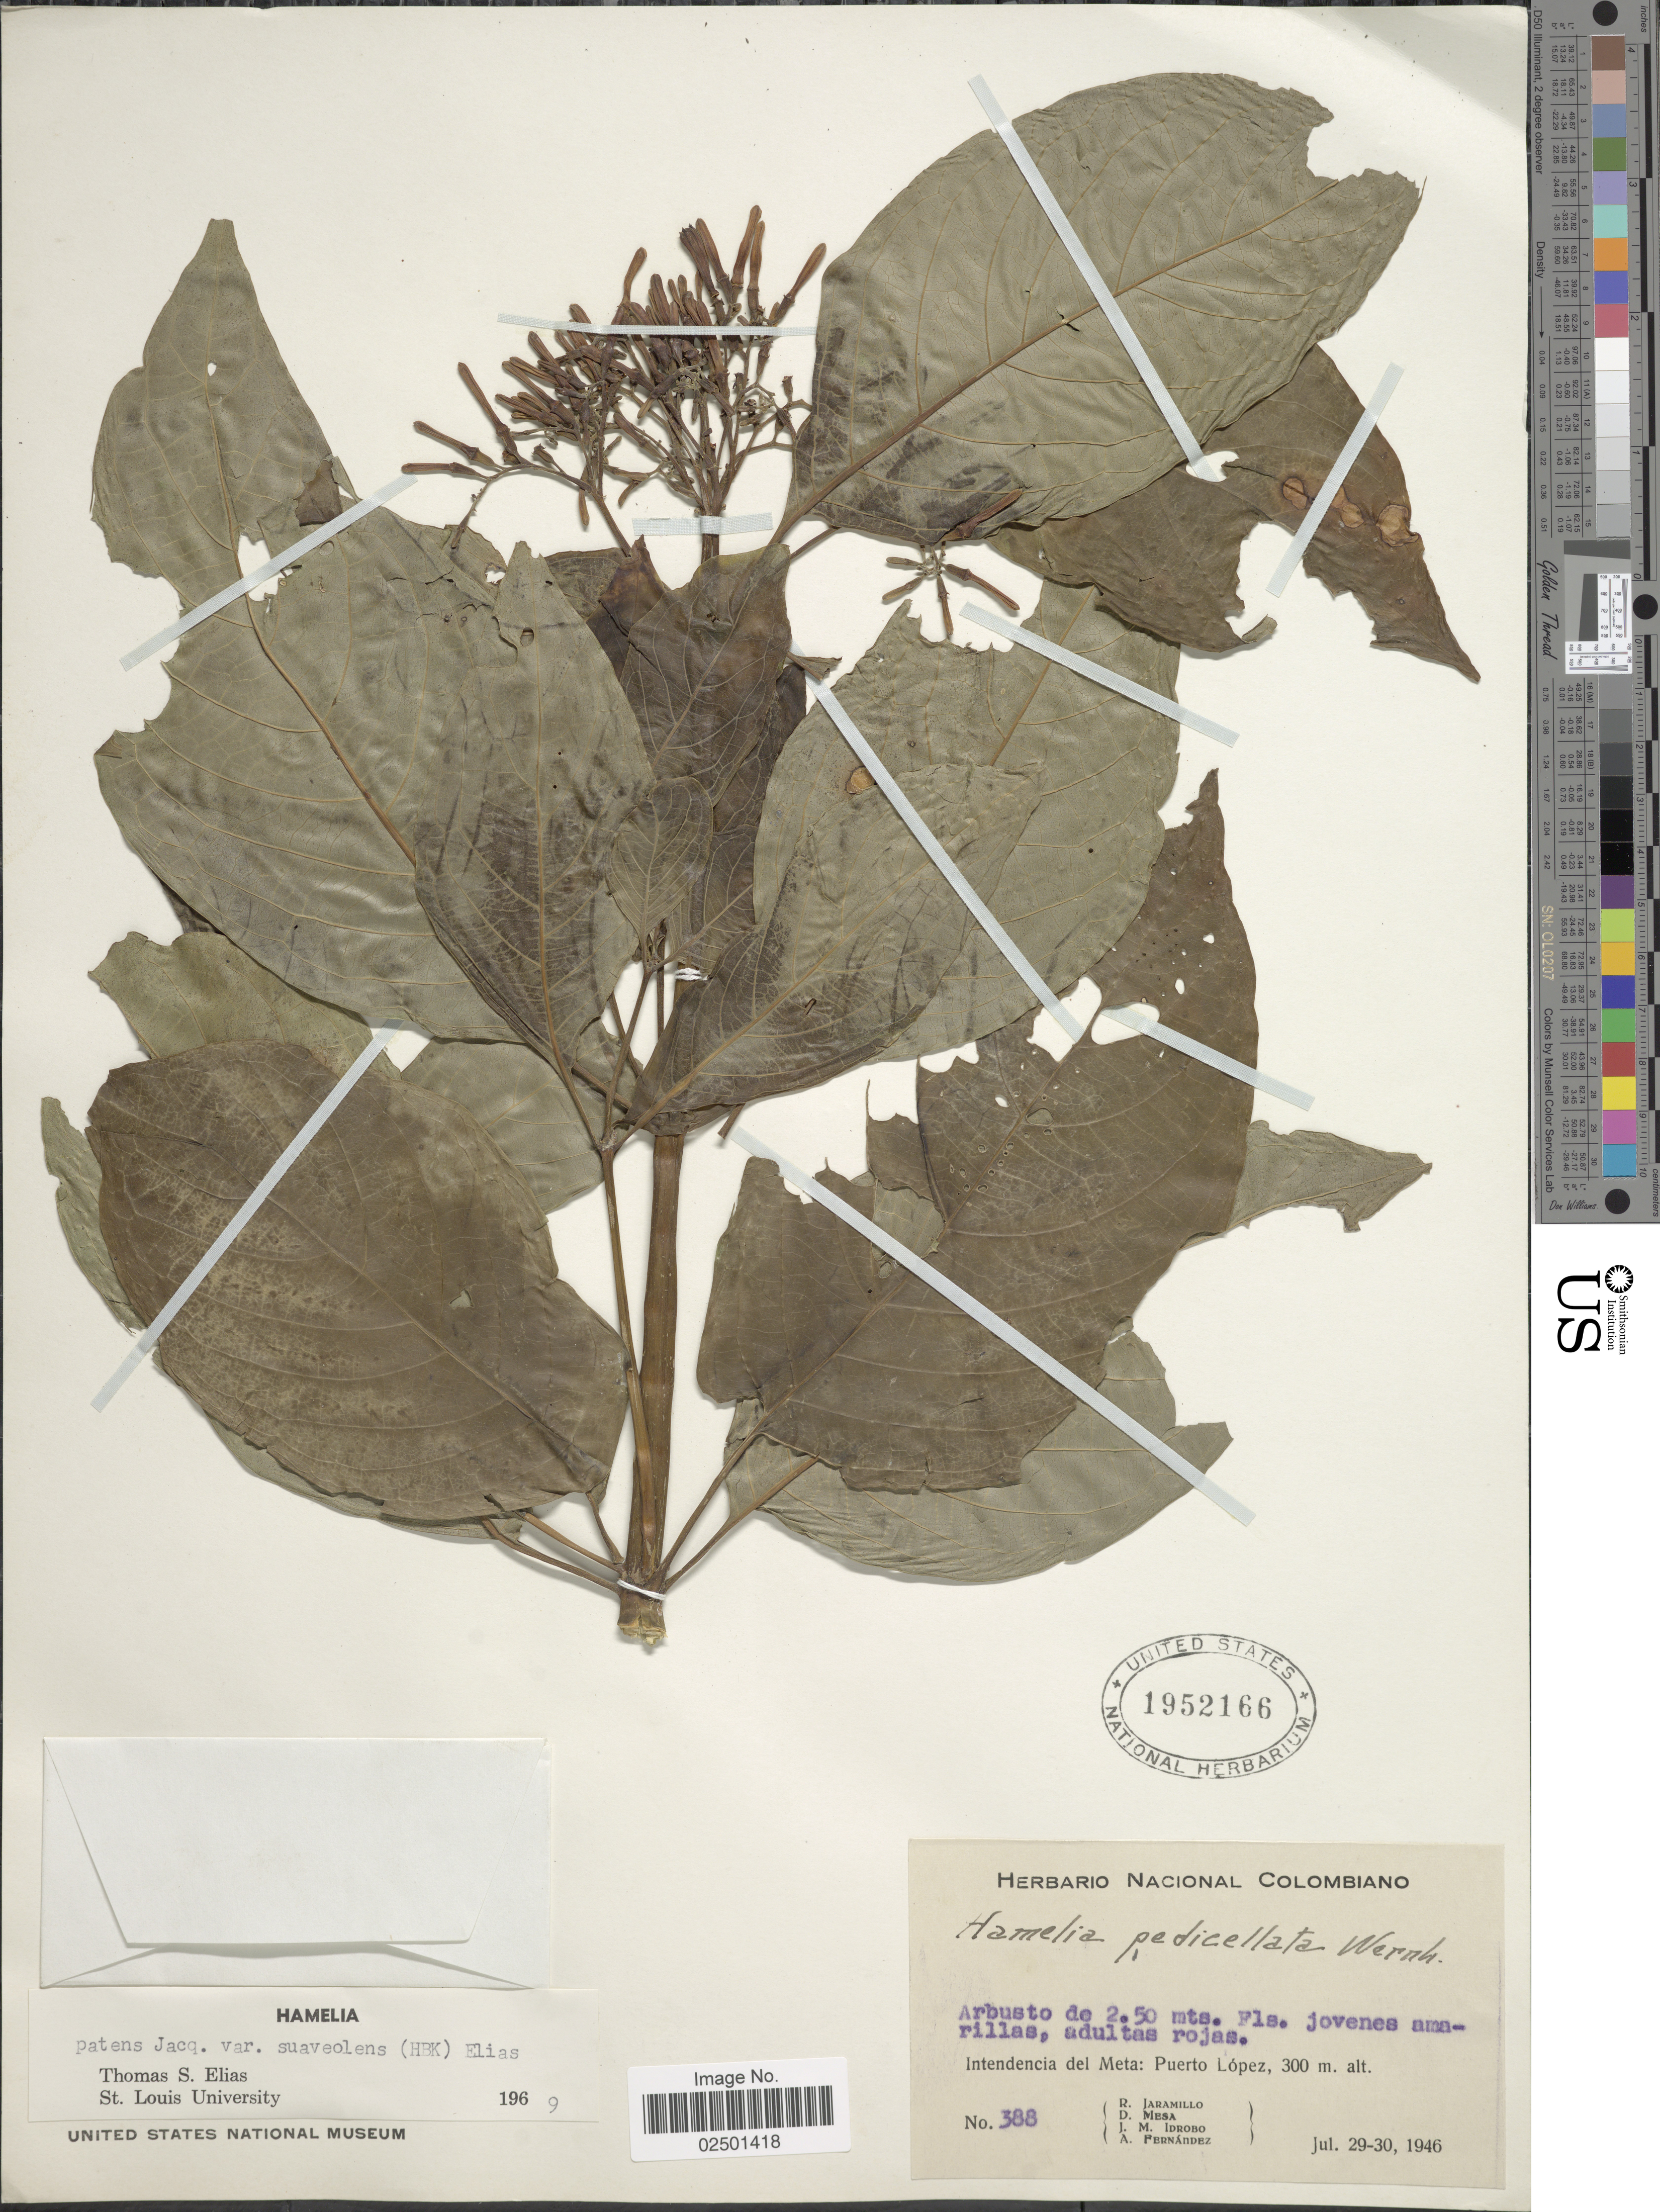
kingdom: Plantae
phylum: Tracheophyta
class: Magnoliopsida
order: Gentianales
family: Rubiaceae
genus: Hamelia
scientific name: Hamelia patens var. glabra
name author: Oerst.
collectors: R. Jaramillo M., D. Mesa, J. M. Idrobo & A. Fernández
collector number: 388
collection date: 1946-07-29/1946-07-30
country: Colombia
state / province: Meta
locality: Intendencia del Meta: Puerto Lopez.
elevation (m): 300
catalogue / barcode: US 1952166